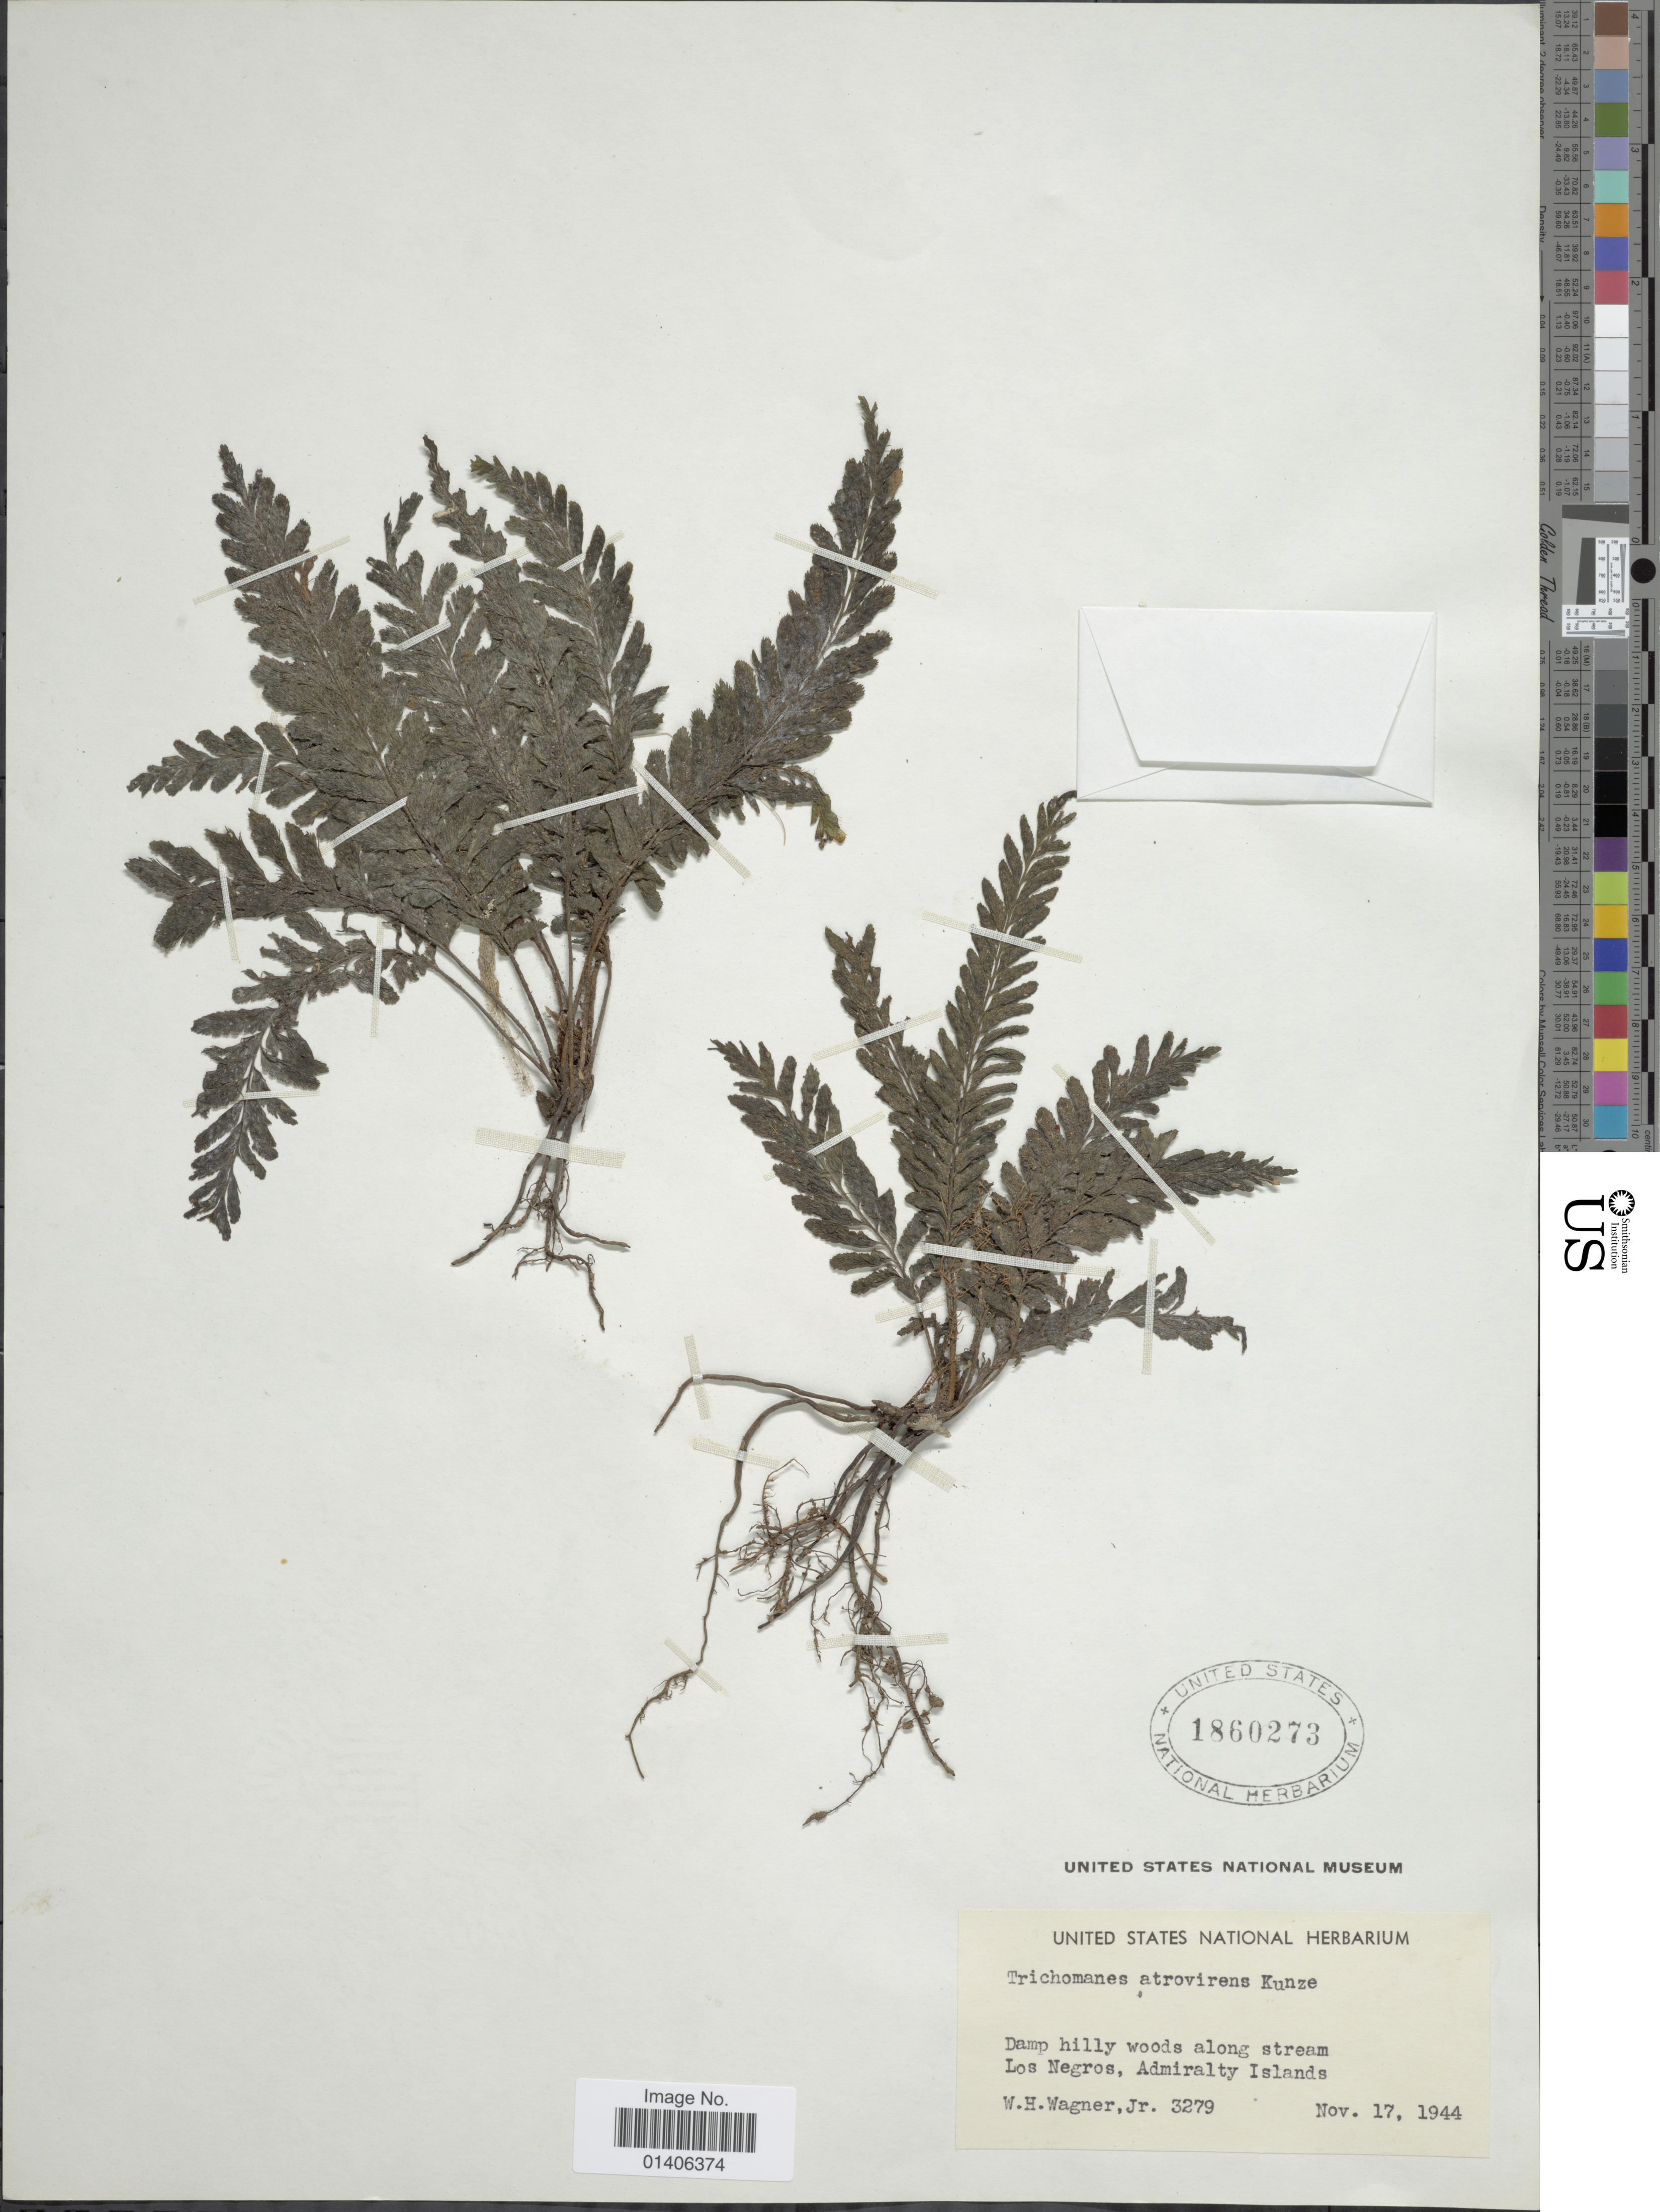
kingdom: Plantae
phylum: Tracheophyta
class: Polypodiopsida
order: Hymenophyllales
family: Hymenophyllaceae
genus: Cephalomanes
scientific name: Cephalomanes atrovirens subsp. boryanum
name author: (Kunze) K. Iwats.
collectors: W. H. Wagner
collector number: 3279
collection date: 1944-11-17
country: Papua New Guinea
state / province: Manus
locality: Los Negros, Admiralty Islands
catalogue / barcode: US 1860273